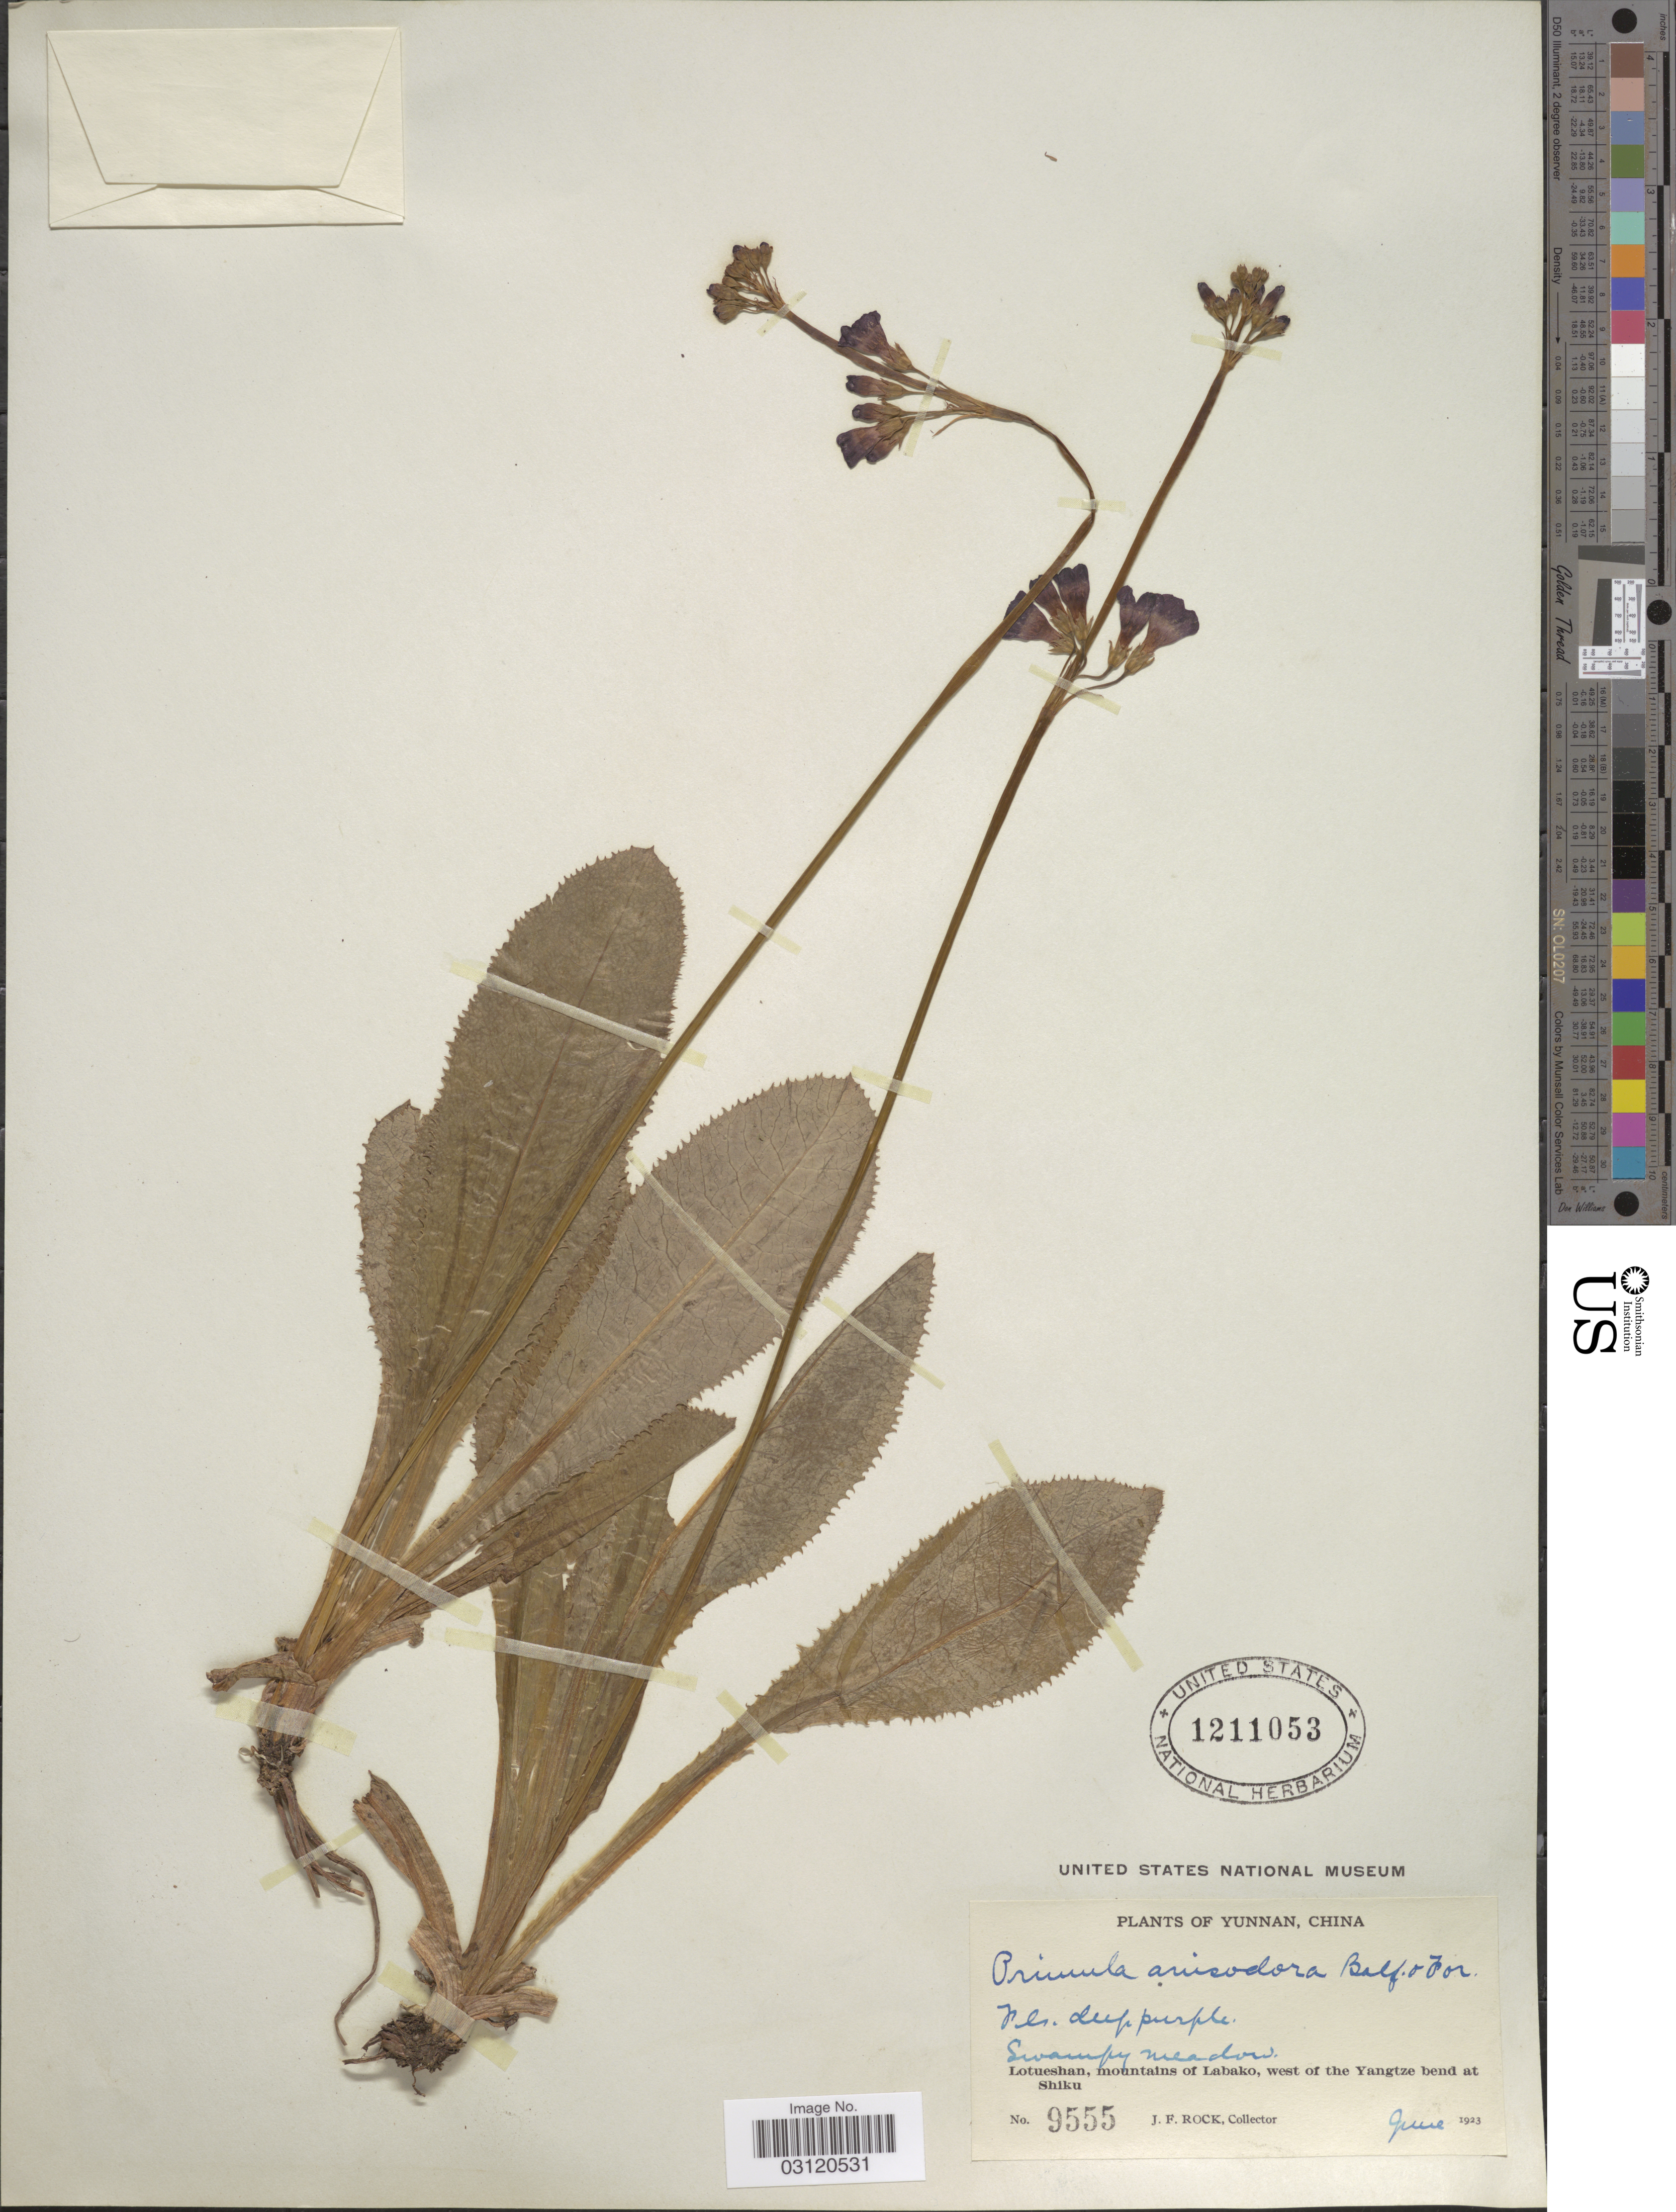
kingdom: Plantae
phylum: Tracheophyta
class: Magnoliopsida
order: Ericales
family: Primulaceae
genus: Primula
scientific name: Primula anisodora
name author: Balf. f. & Forrest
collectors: J. Rock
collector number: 9555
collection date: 1923-06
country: China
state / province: Yunnan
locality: Lotueshan, mountains of Labako, west of the Yangtze bend at Shiku.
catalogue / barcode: US 1211053